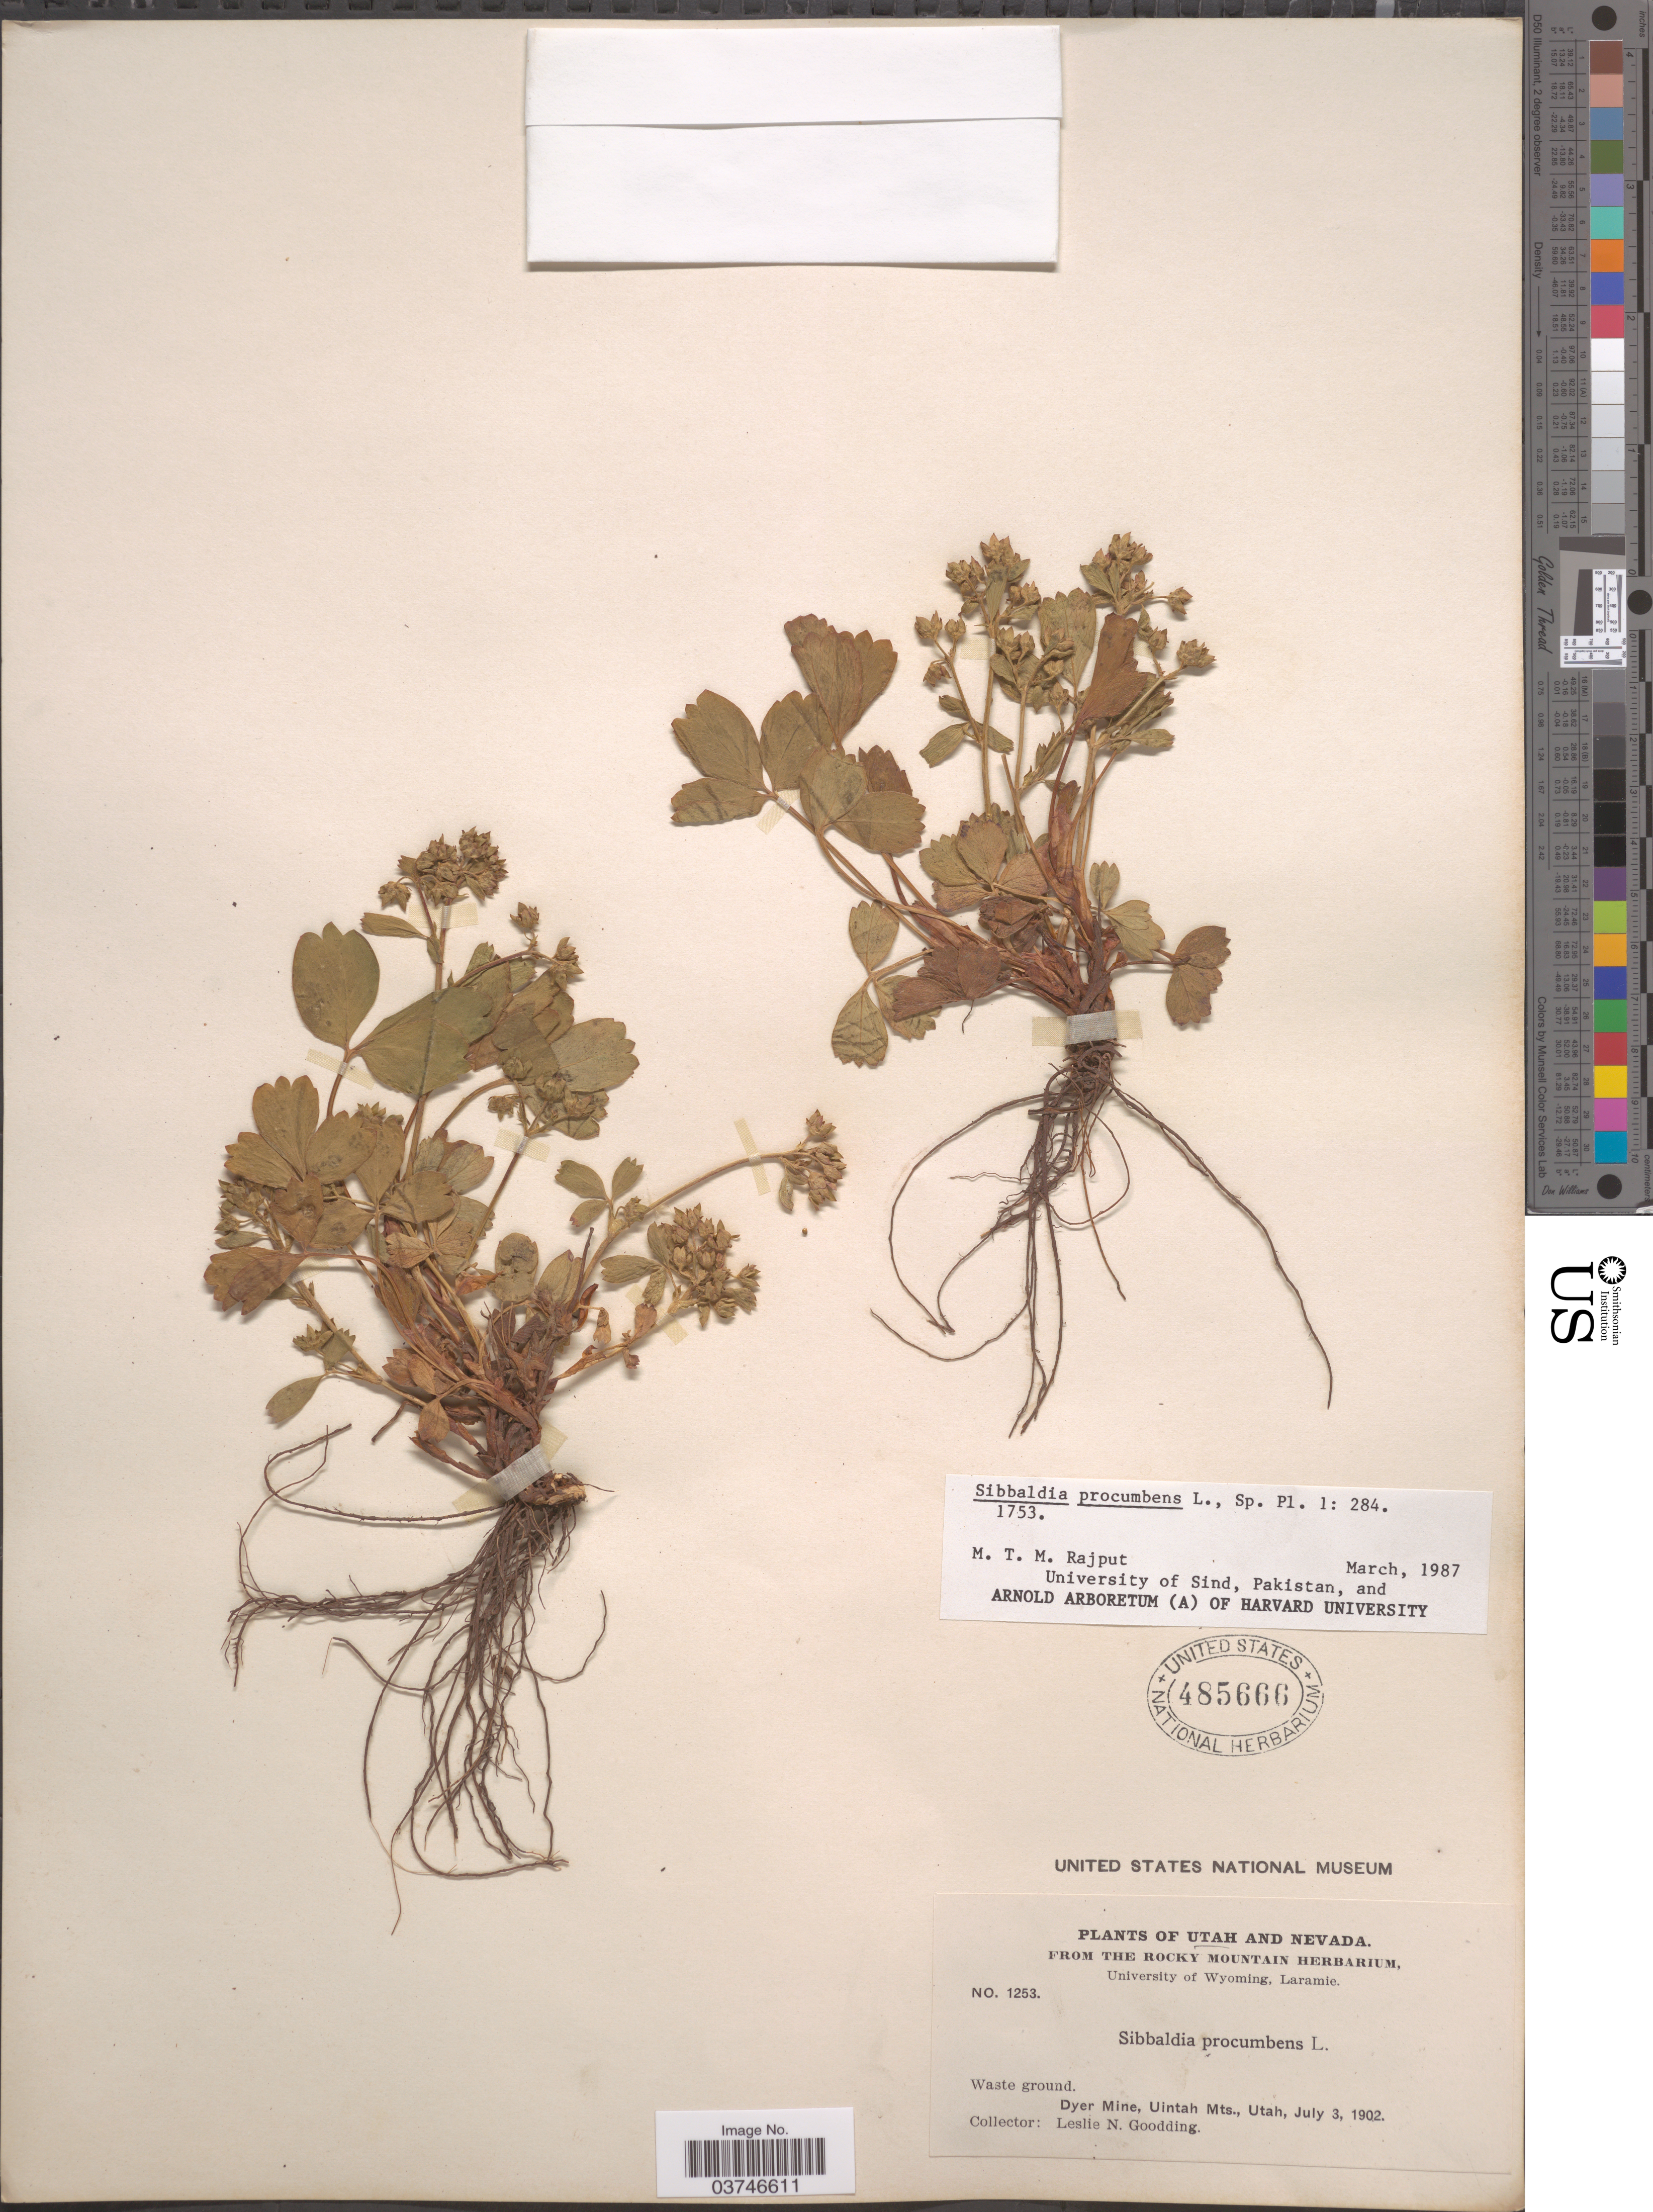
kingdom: Plantae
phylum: Tracheophyta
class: Magnoliopsida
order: Rosales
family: Rosaceae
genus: Sibbaldia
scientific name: Sibbaldia procumbens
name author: L.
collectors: L. N. Goodding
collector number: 1253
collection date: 1902-07-03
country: United States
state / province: Utah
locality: Dyer Mine, Uintah Mts.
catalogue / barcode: US 485666